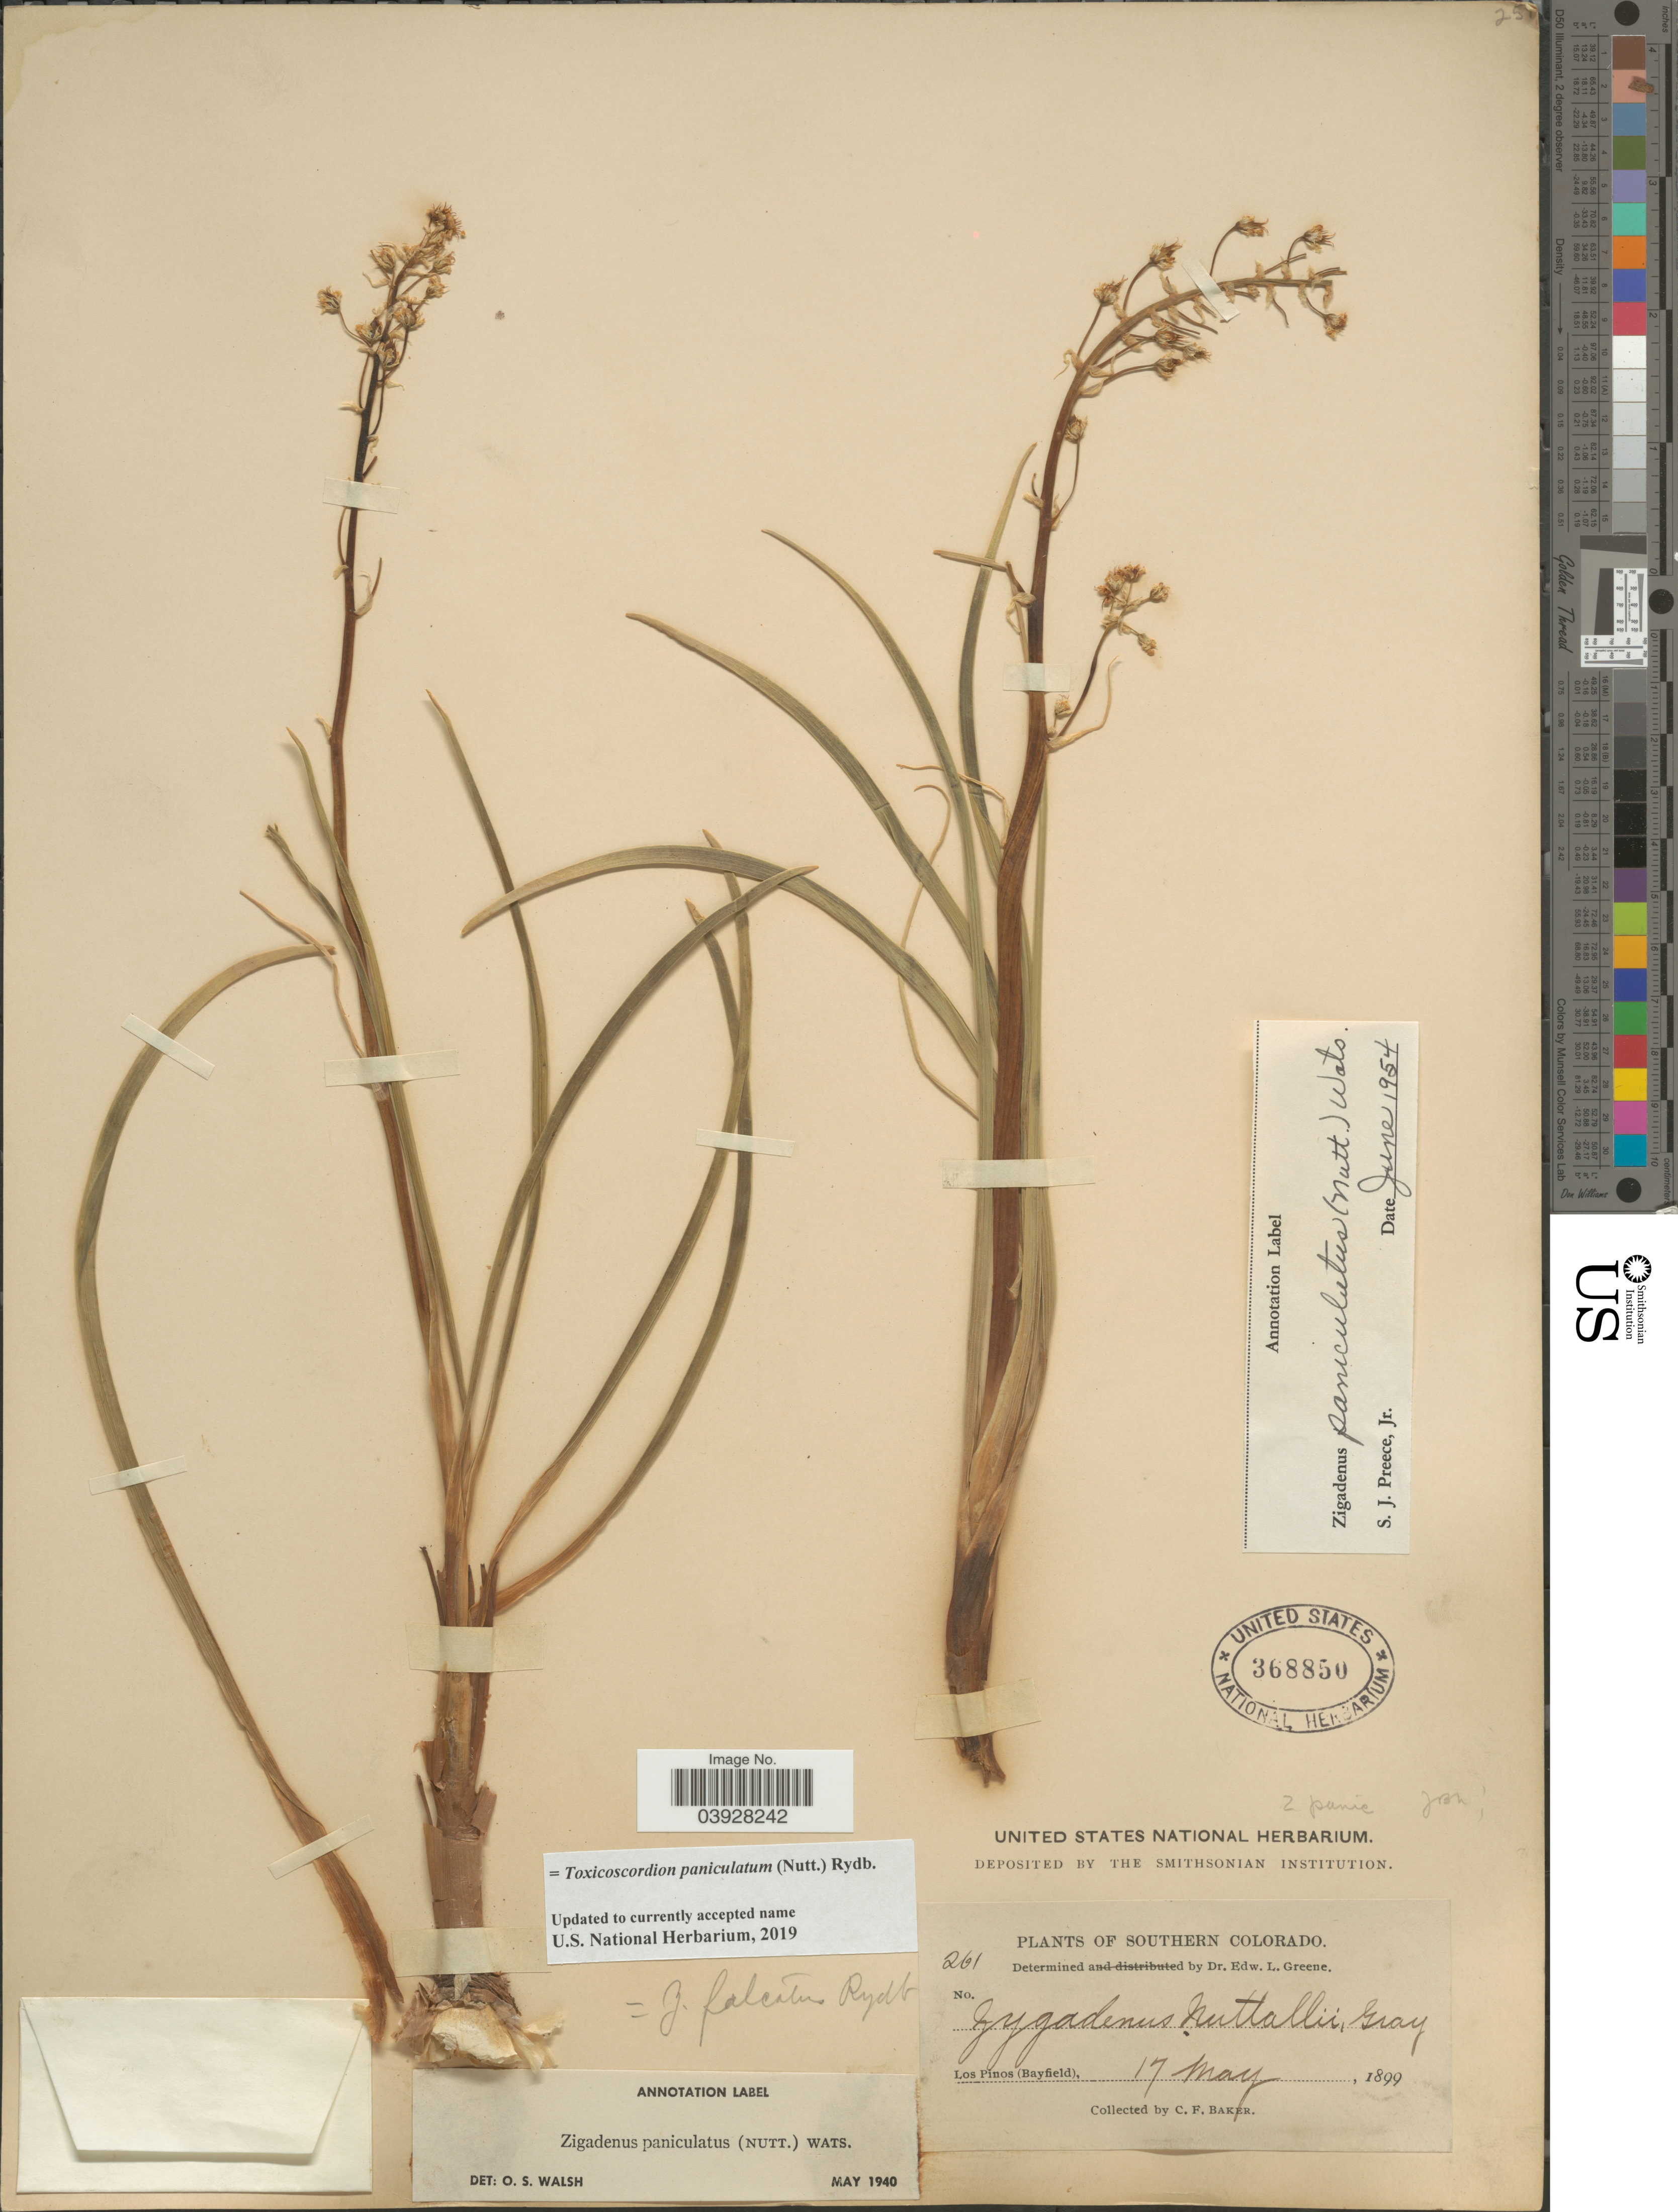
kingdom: Plantae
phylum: Tracheophyta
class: Liliopsida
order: Liliales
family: Melanthiaceae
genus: Toxicoscordion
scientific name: Toxicoscordion paniculatum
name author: (Nutt.) Rydb.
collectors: C. F. Baker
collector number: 261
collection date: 1899-05-17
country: United States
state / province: Colorado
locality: Southern Colorado. Los Pinos (Bayfield).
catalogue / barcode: US 368850